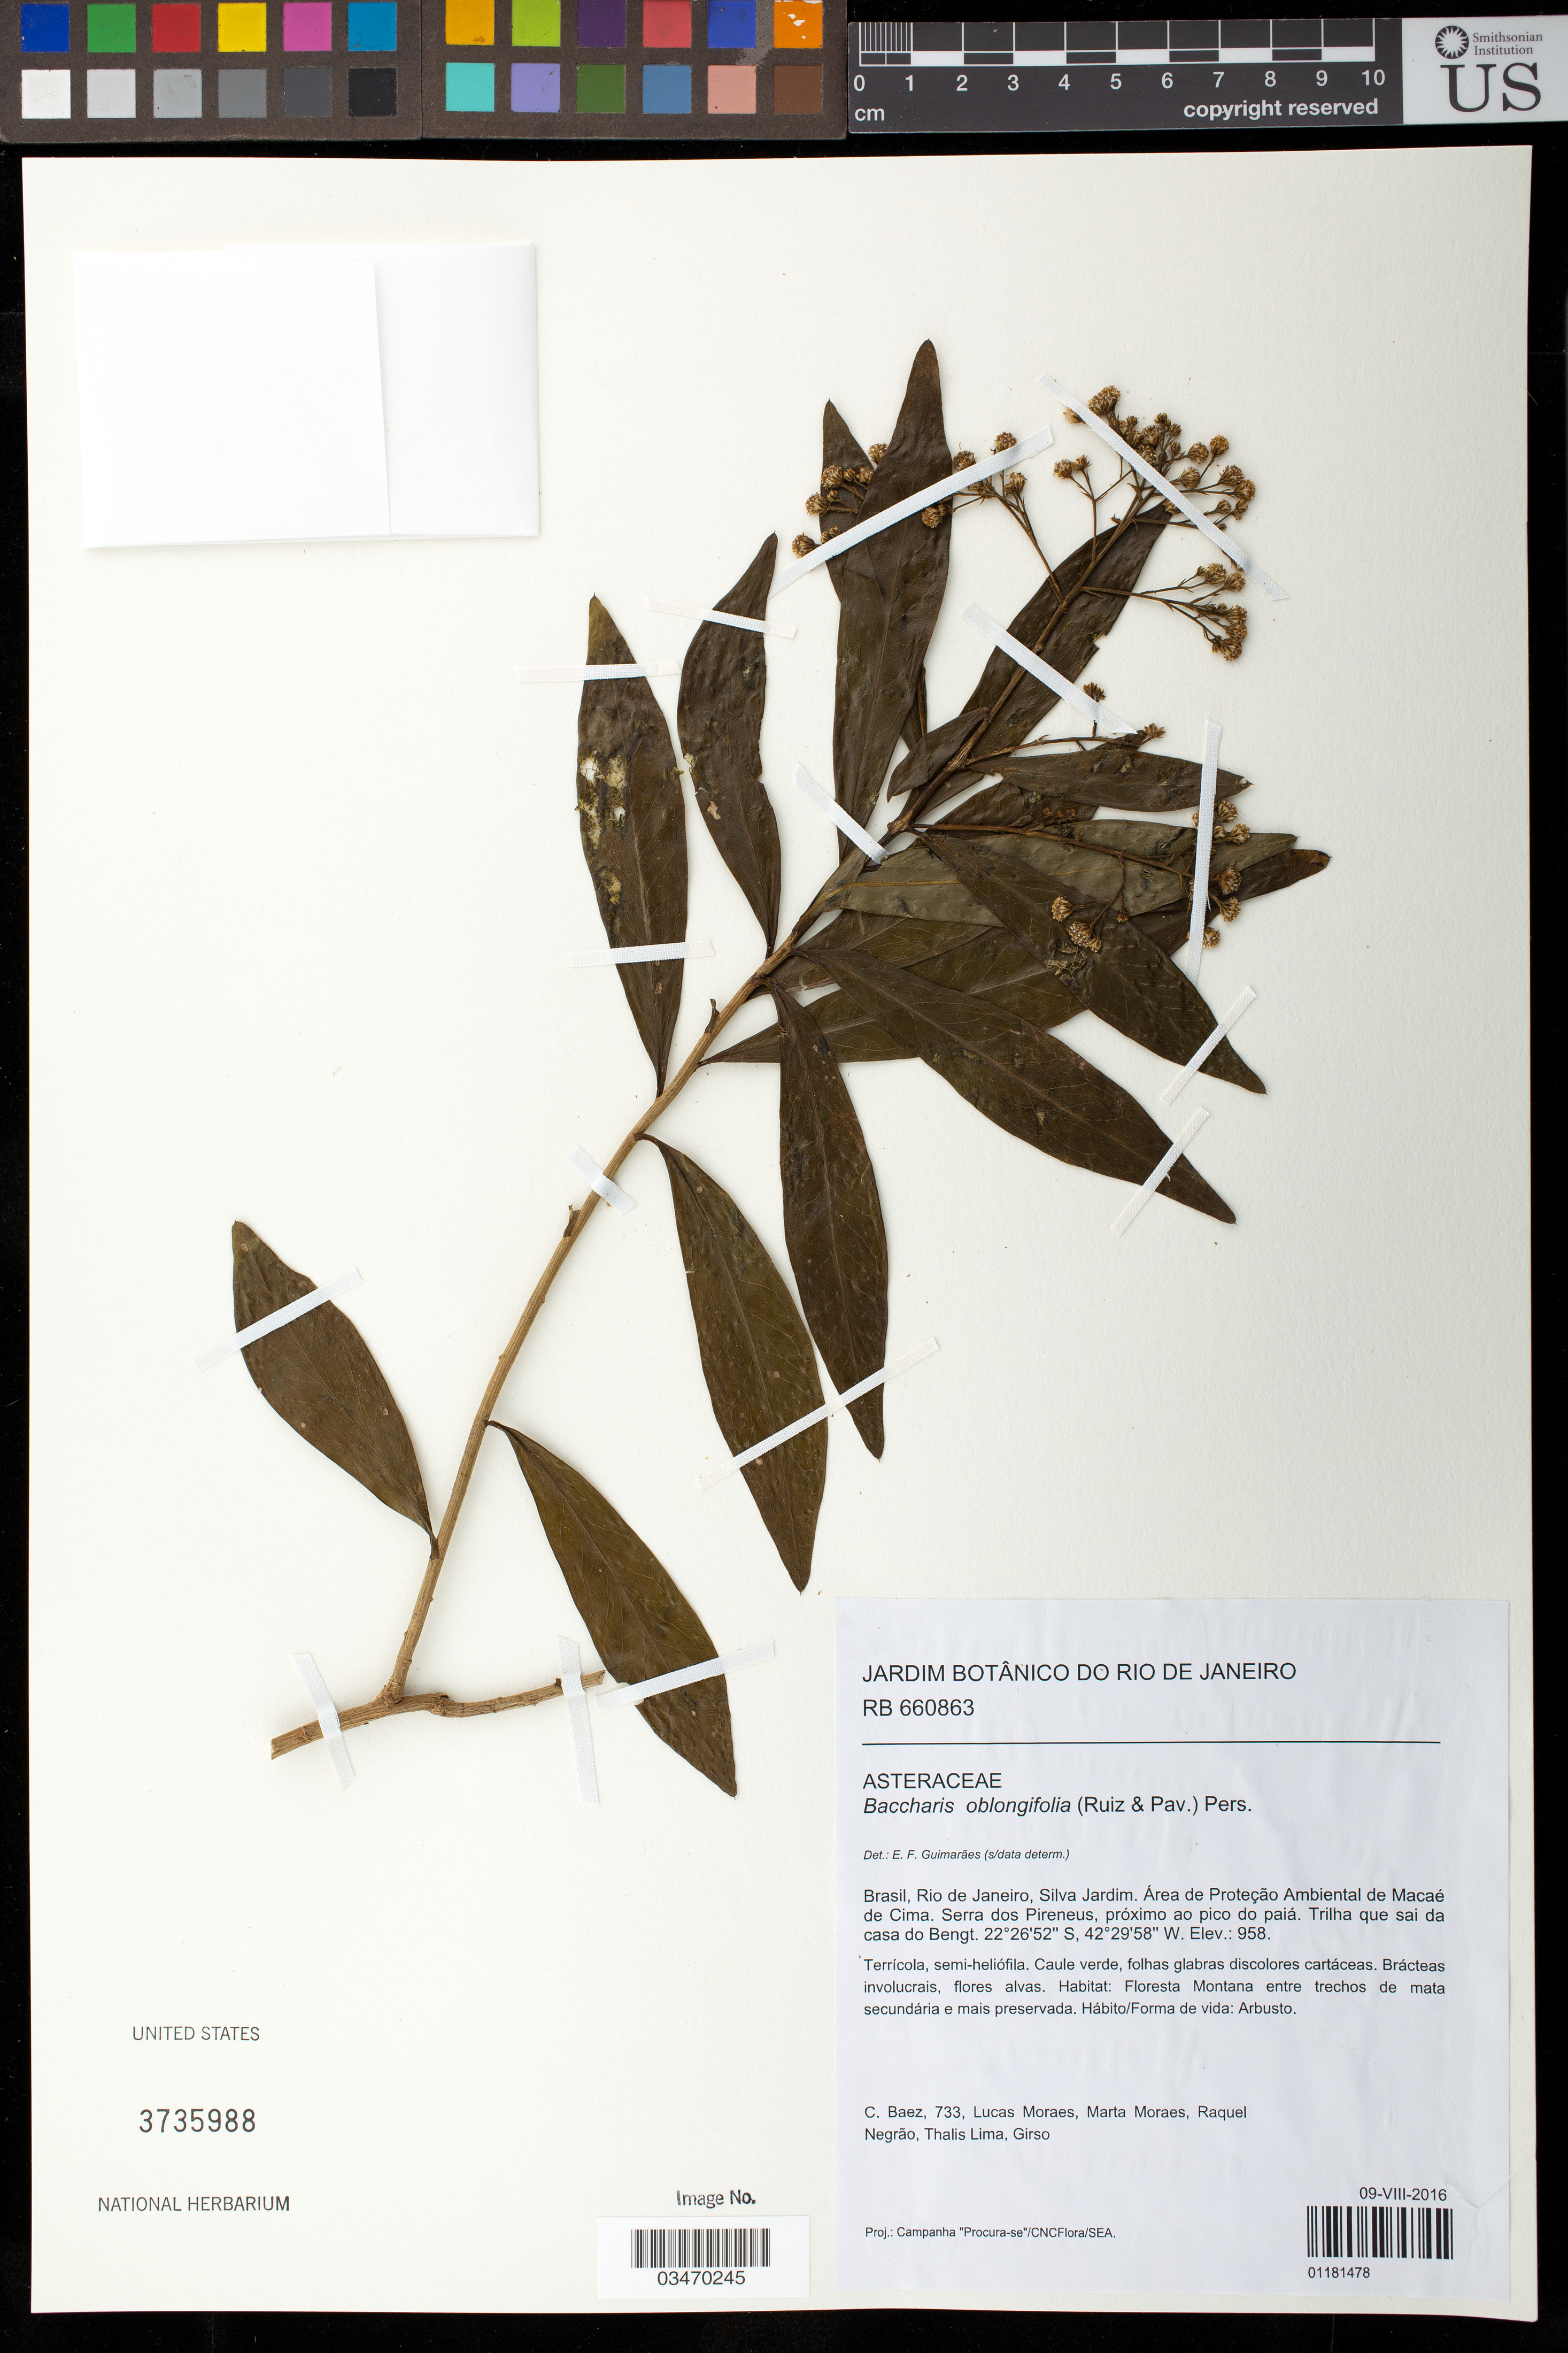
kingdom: Plantae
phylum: Tracheophyta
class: Magnoliopsida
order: Asterales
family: Asteraceae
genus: Baccharis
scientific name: Baccharis oblongifolia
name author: (Ruiz & Pav.) Pers.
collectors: C. Baez, T. Lima, P. da Rosa, M. Moraes, L. Moraes, D. Maurenza, R. Negrão & Girso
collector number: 733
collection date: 2016-08-09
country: Brazil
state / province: Rio de Janeiro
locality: Silva Jardim. Área de Proteção Ambiental de Macaé de Cima. Serra dos Pireneus, prox. ao pico de paia. Trilha que sai da casa do Bengt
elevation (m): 958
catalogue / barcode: US 3735988